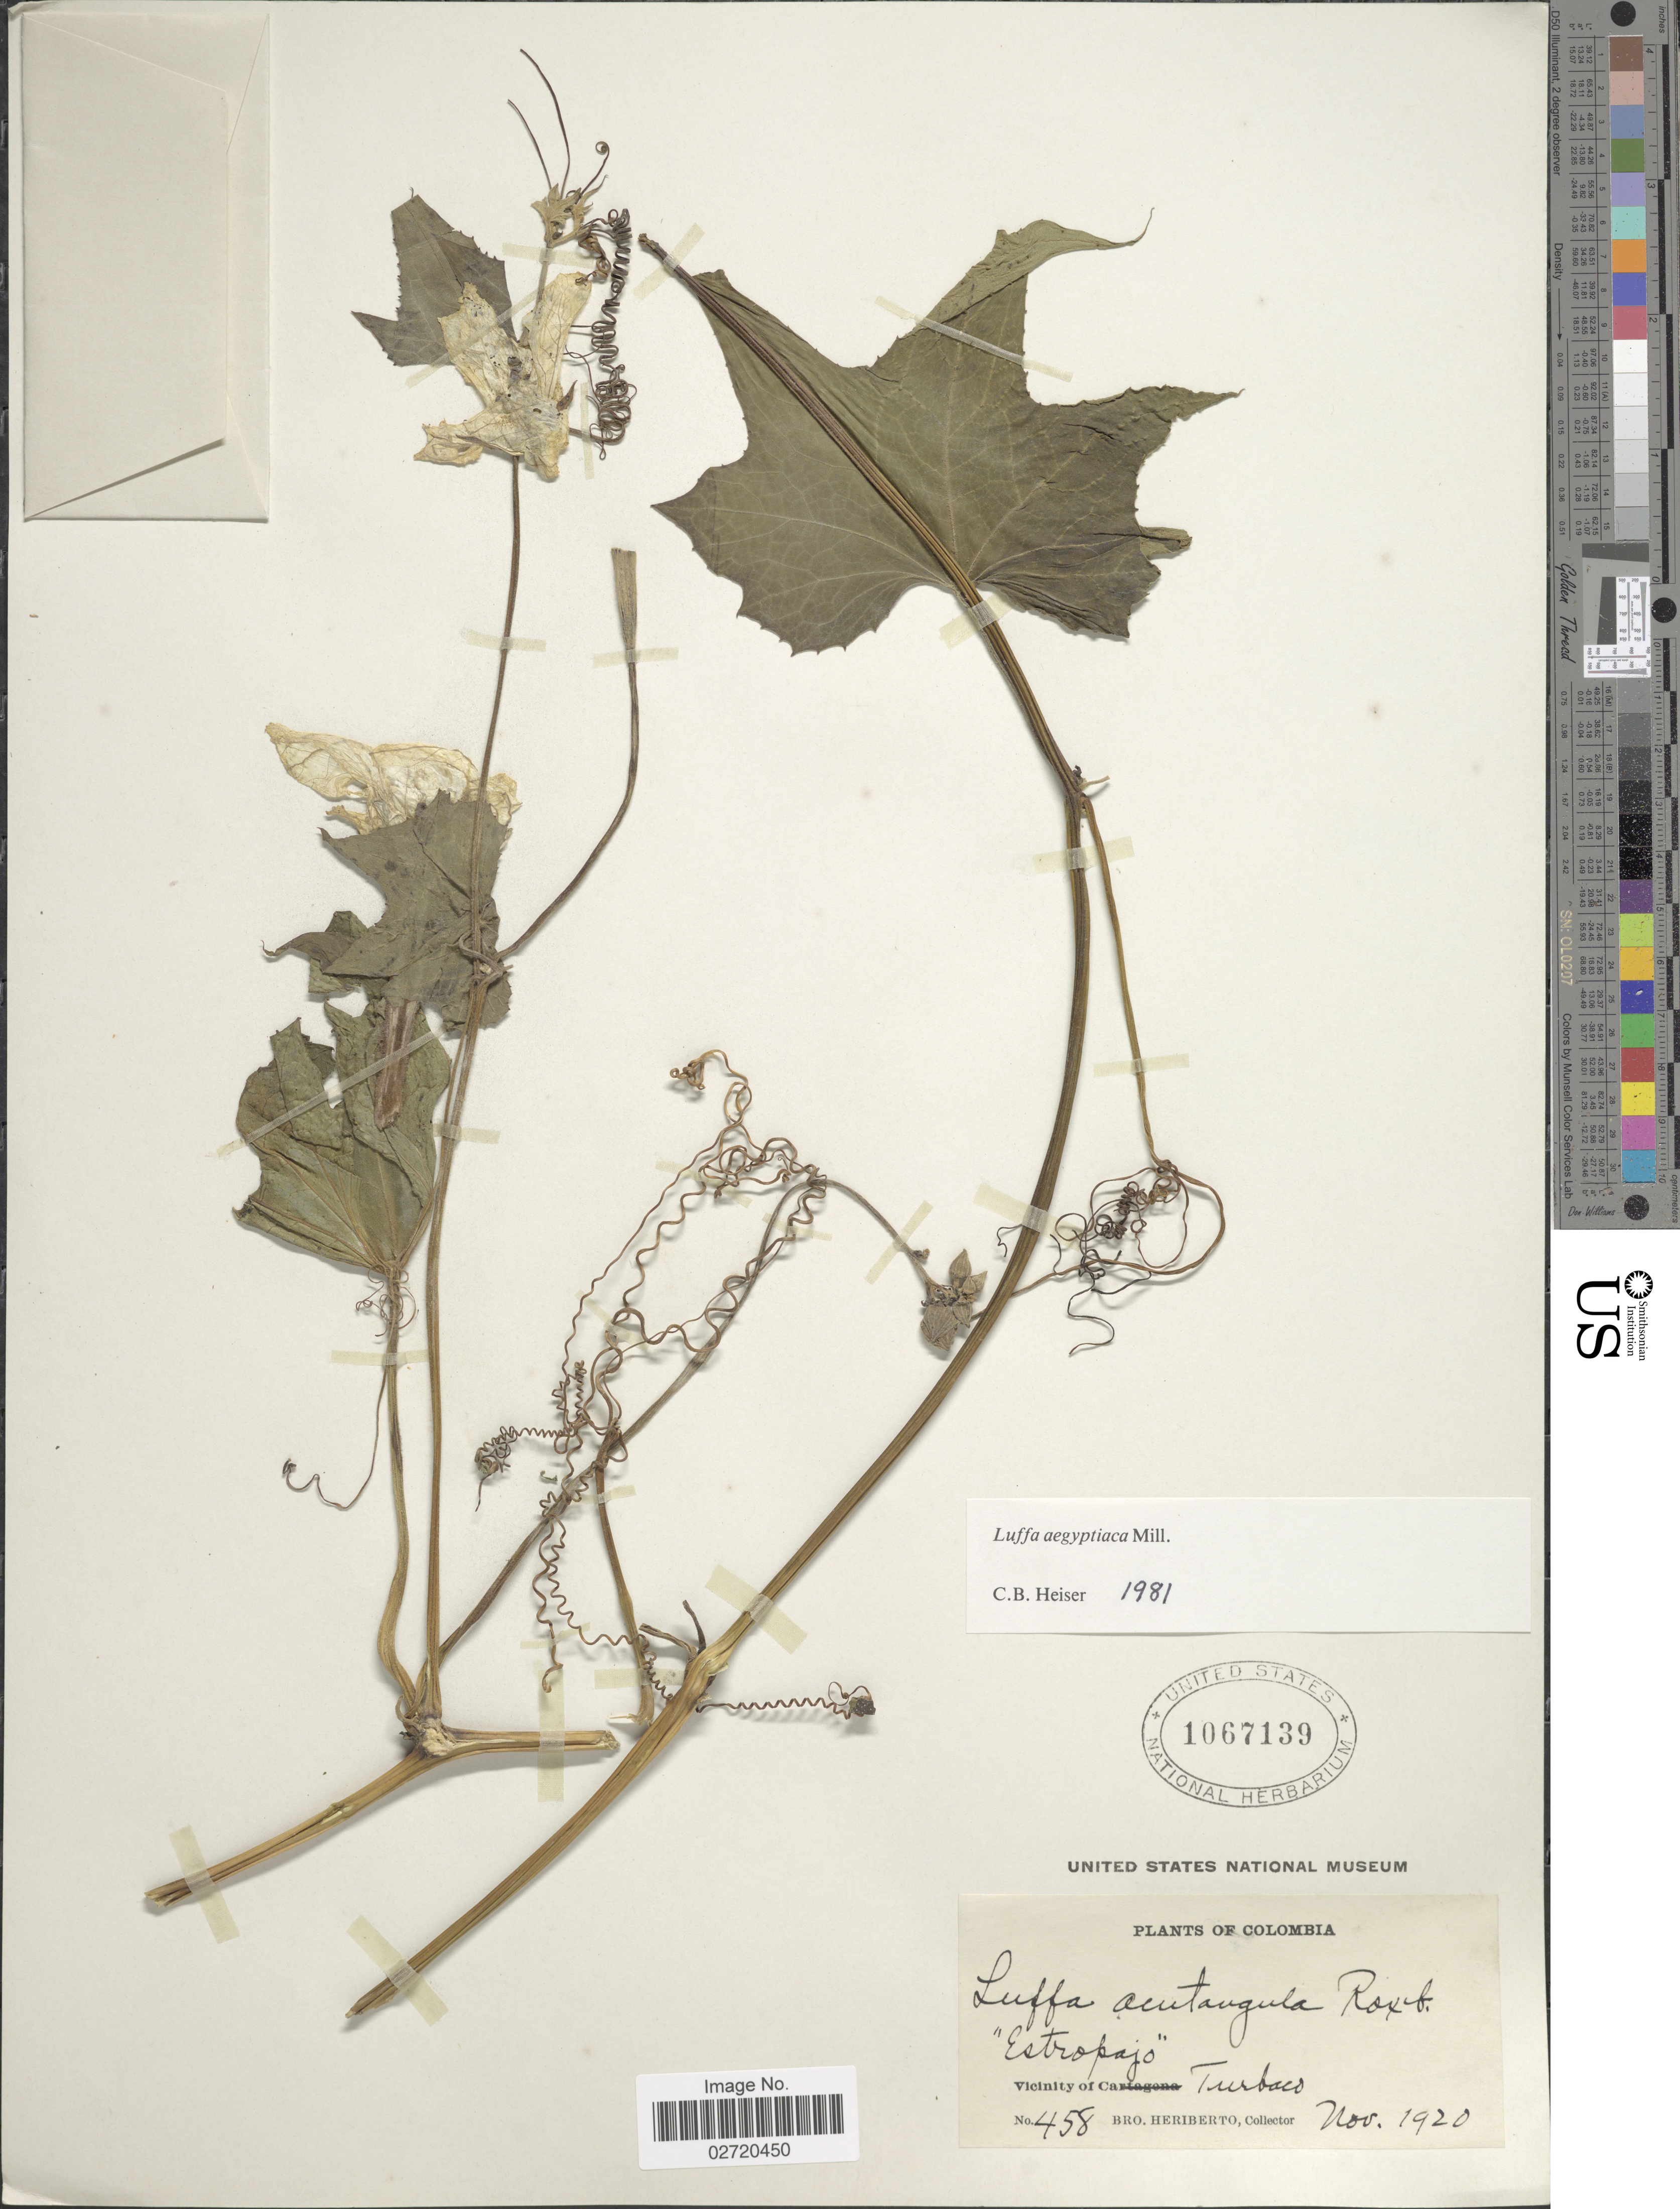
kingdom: Plantae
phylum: Tracheophyta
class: Magnoliopsida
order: Cucurbitales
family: Cucurbitaceae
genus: Luffa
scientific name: Luffa aegyptiaca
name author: Mill.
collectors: B. Heriberto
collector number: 458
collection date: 1920-11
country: Colombia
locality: Vicinity of Turbaco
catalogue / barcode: US 1067139